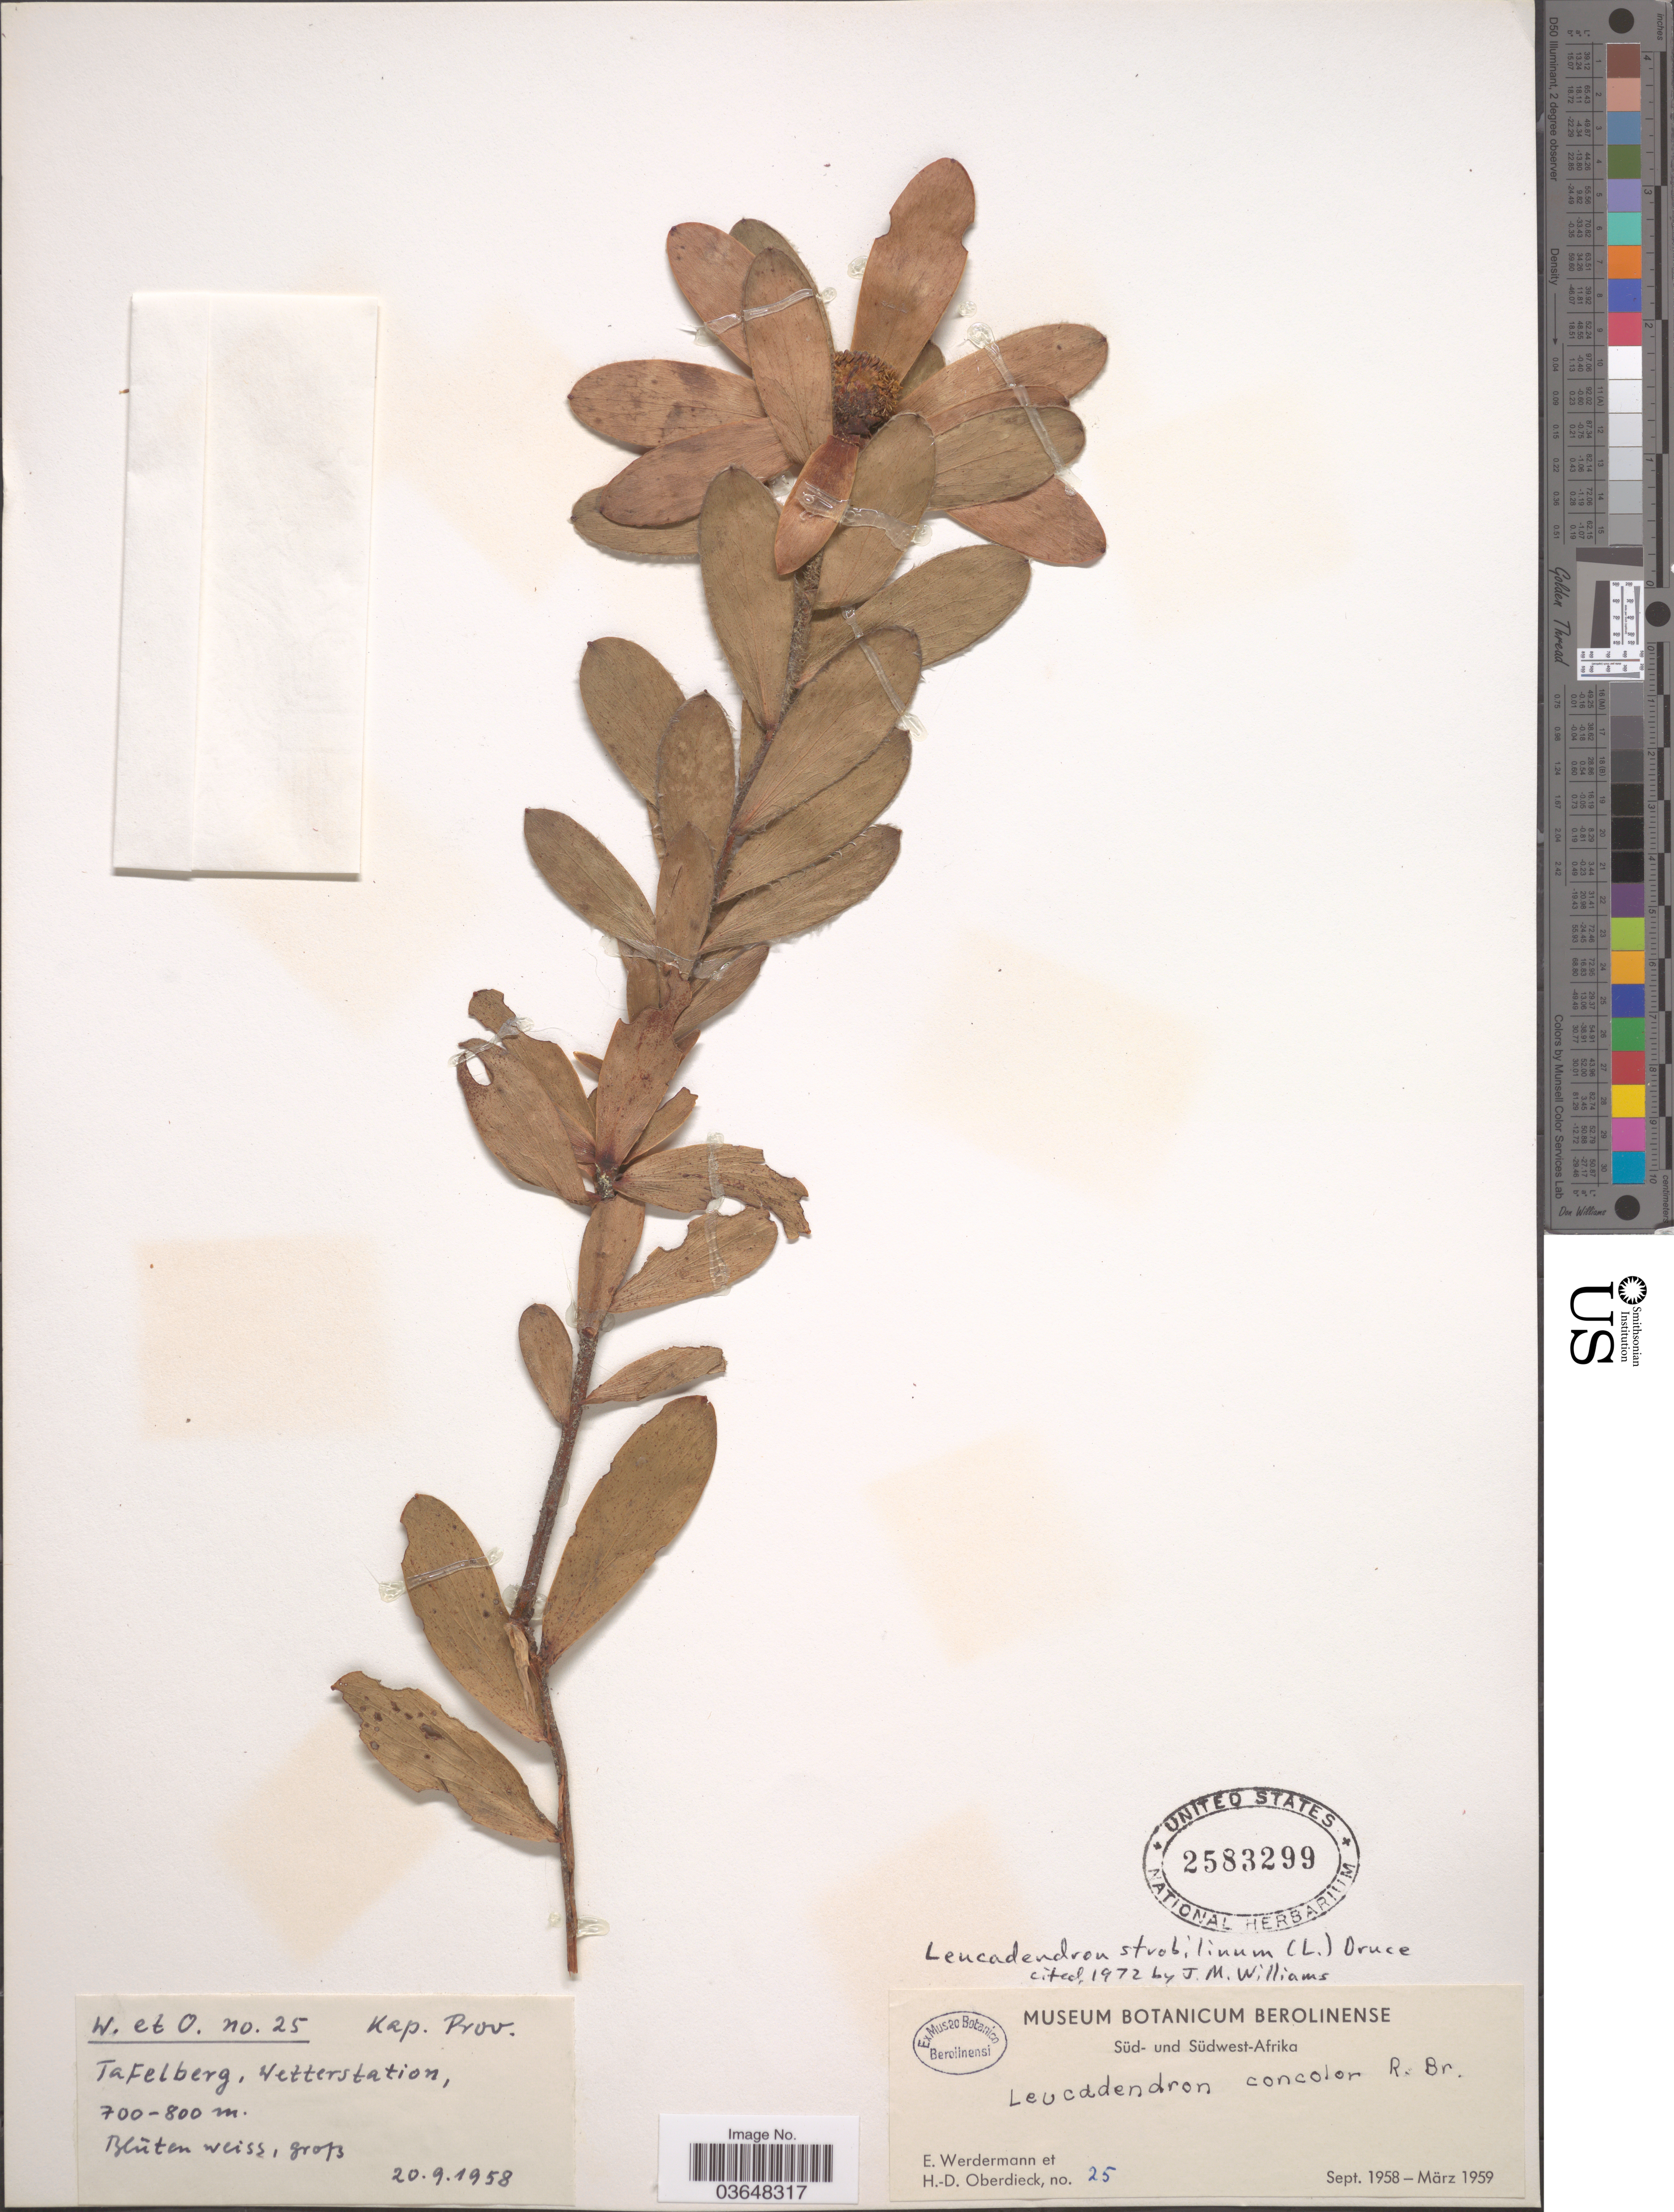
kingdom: Plantae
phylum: Tracheophyta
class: Magnoliopsida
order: Proteales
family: Proteaceae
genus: Leucadendron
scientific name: Leucadendron strobilinum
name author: Druce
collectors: E. Werdermann & H. Oberdieck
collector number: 25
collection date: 1958-09-20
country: South Africa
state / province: Western Cape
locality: Kap. Prov. Tafelberg, Wetterstation.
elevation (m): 700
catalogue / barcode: US 2583299